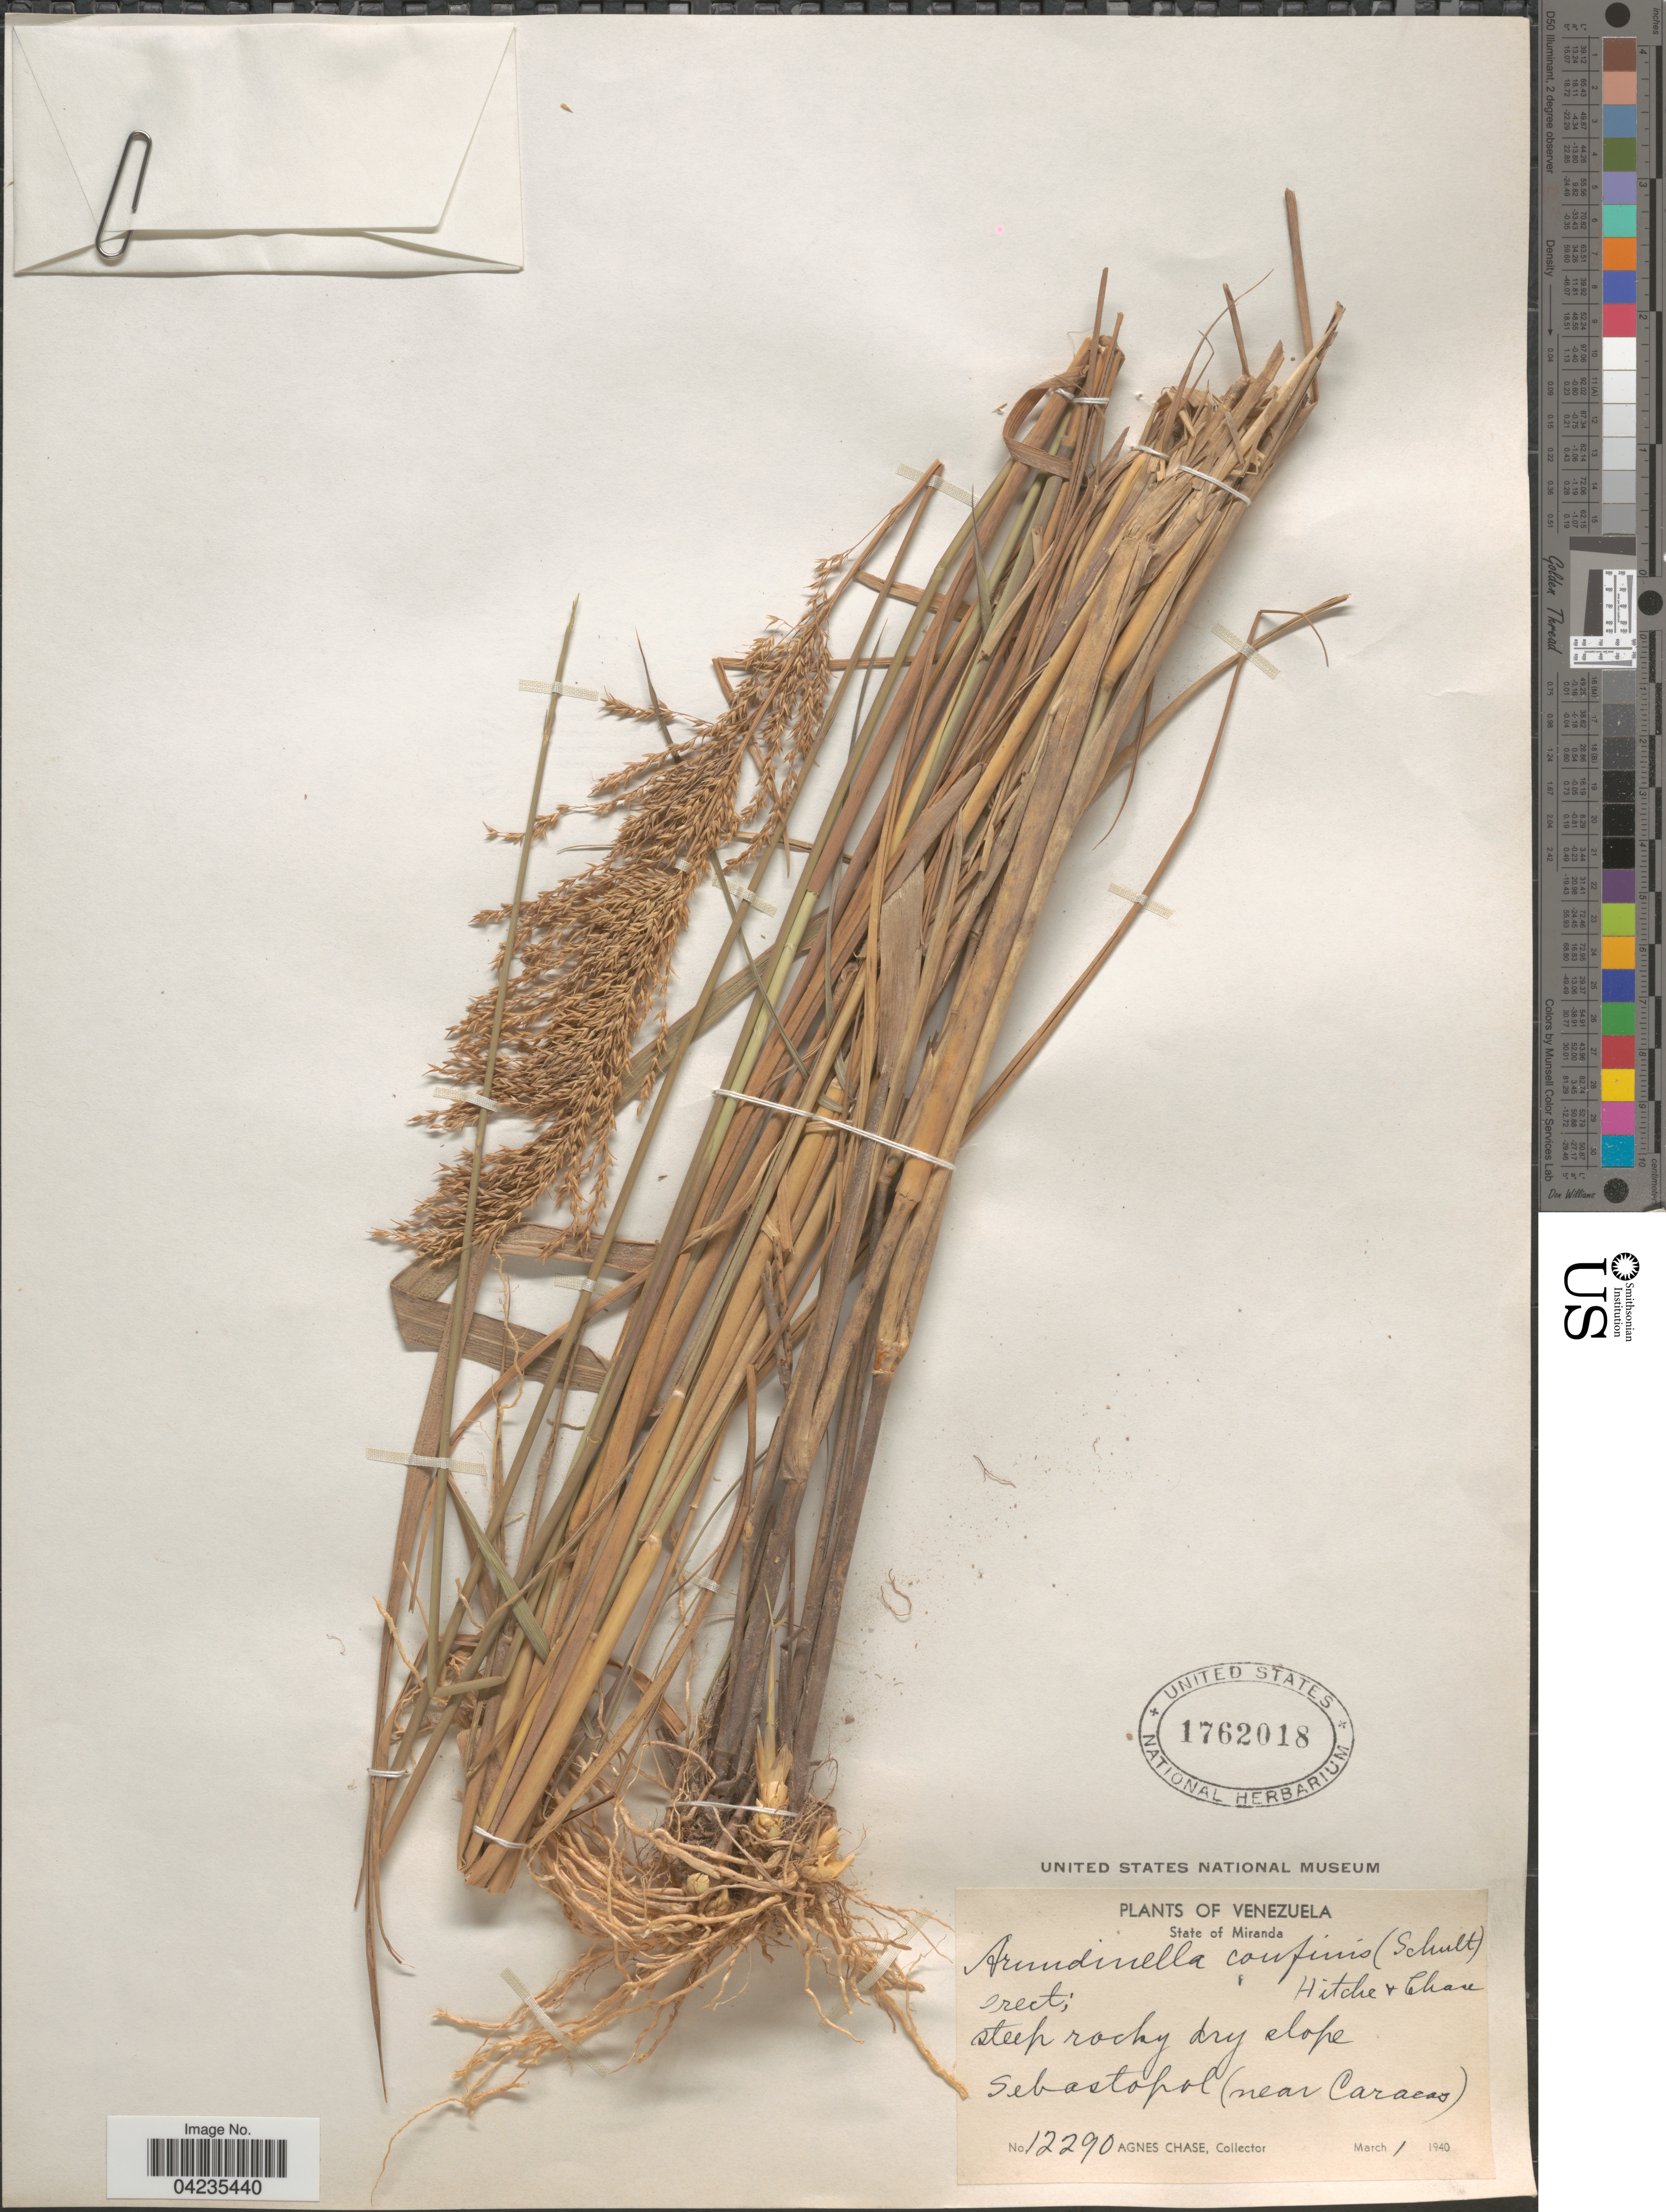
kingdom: Plantae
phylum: Tracheophyta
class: Liliopsida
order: Poales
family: Poaceae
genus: Arundinella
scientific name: Arundinella hispida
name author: (Humb. & Bonpl. ex Willd.) Kuntze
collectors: A. Chase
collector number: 12290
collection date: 1940-03-01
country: Venezuela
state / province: Miranda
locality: Sebastopol (near Caracas).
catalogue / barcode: US 1762018